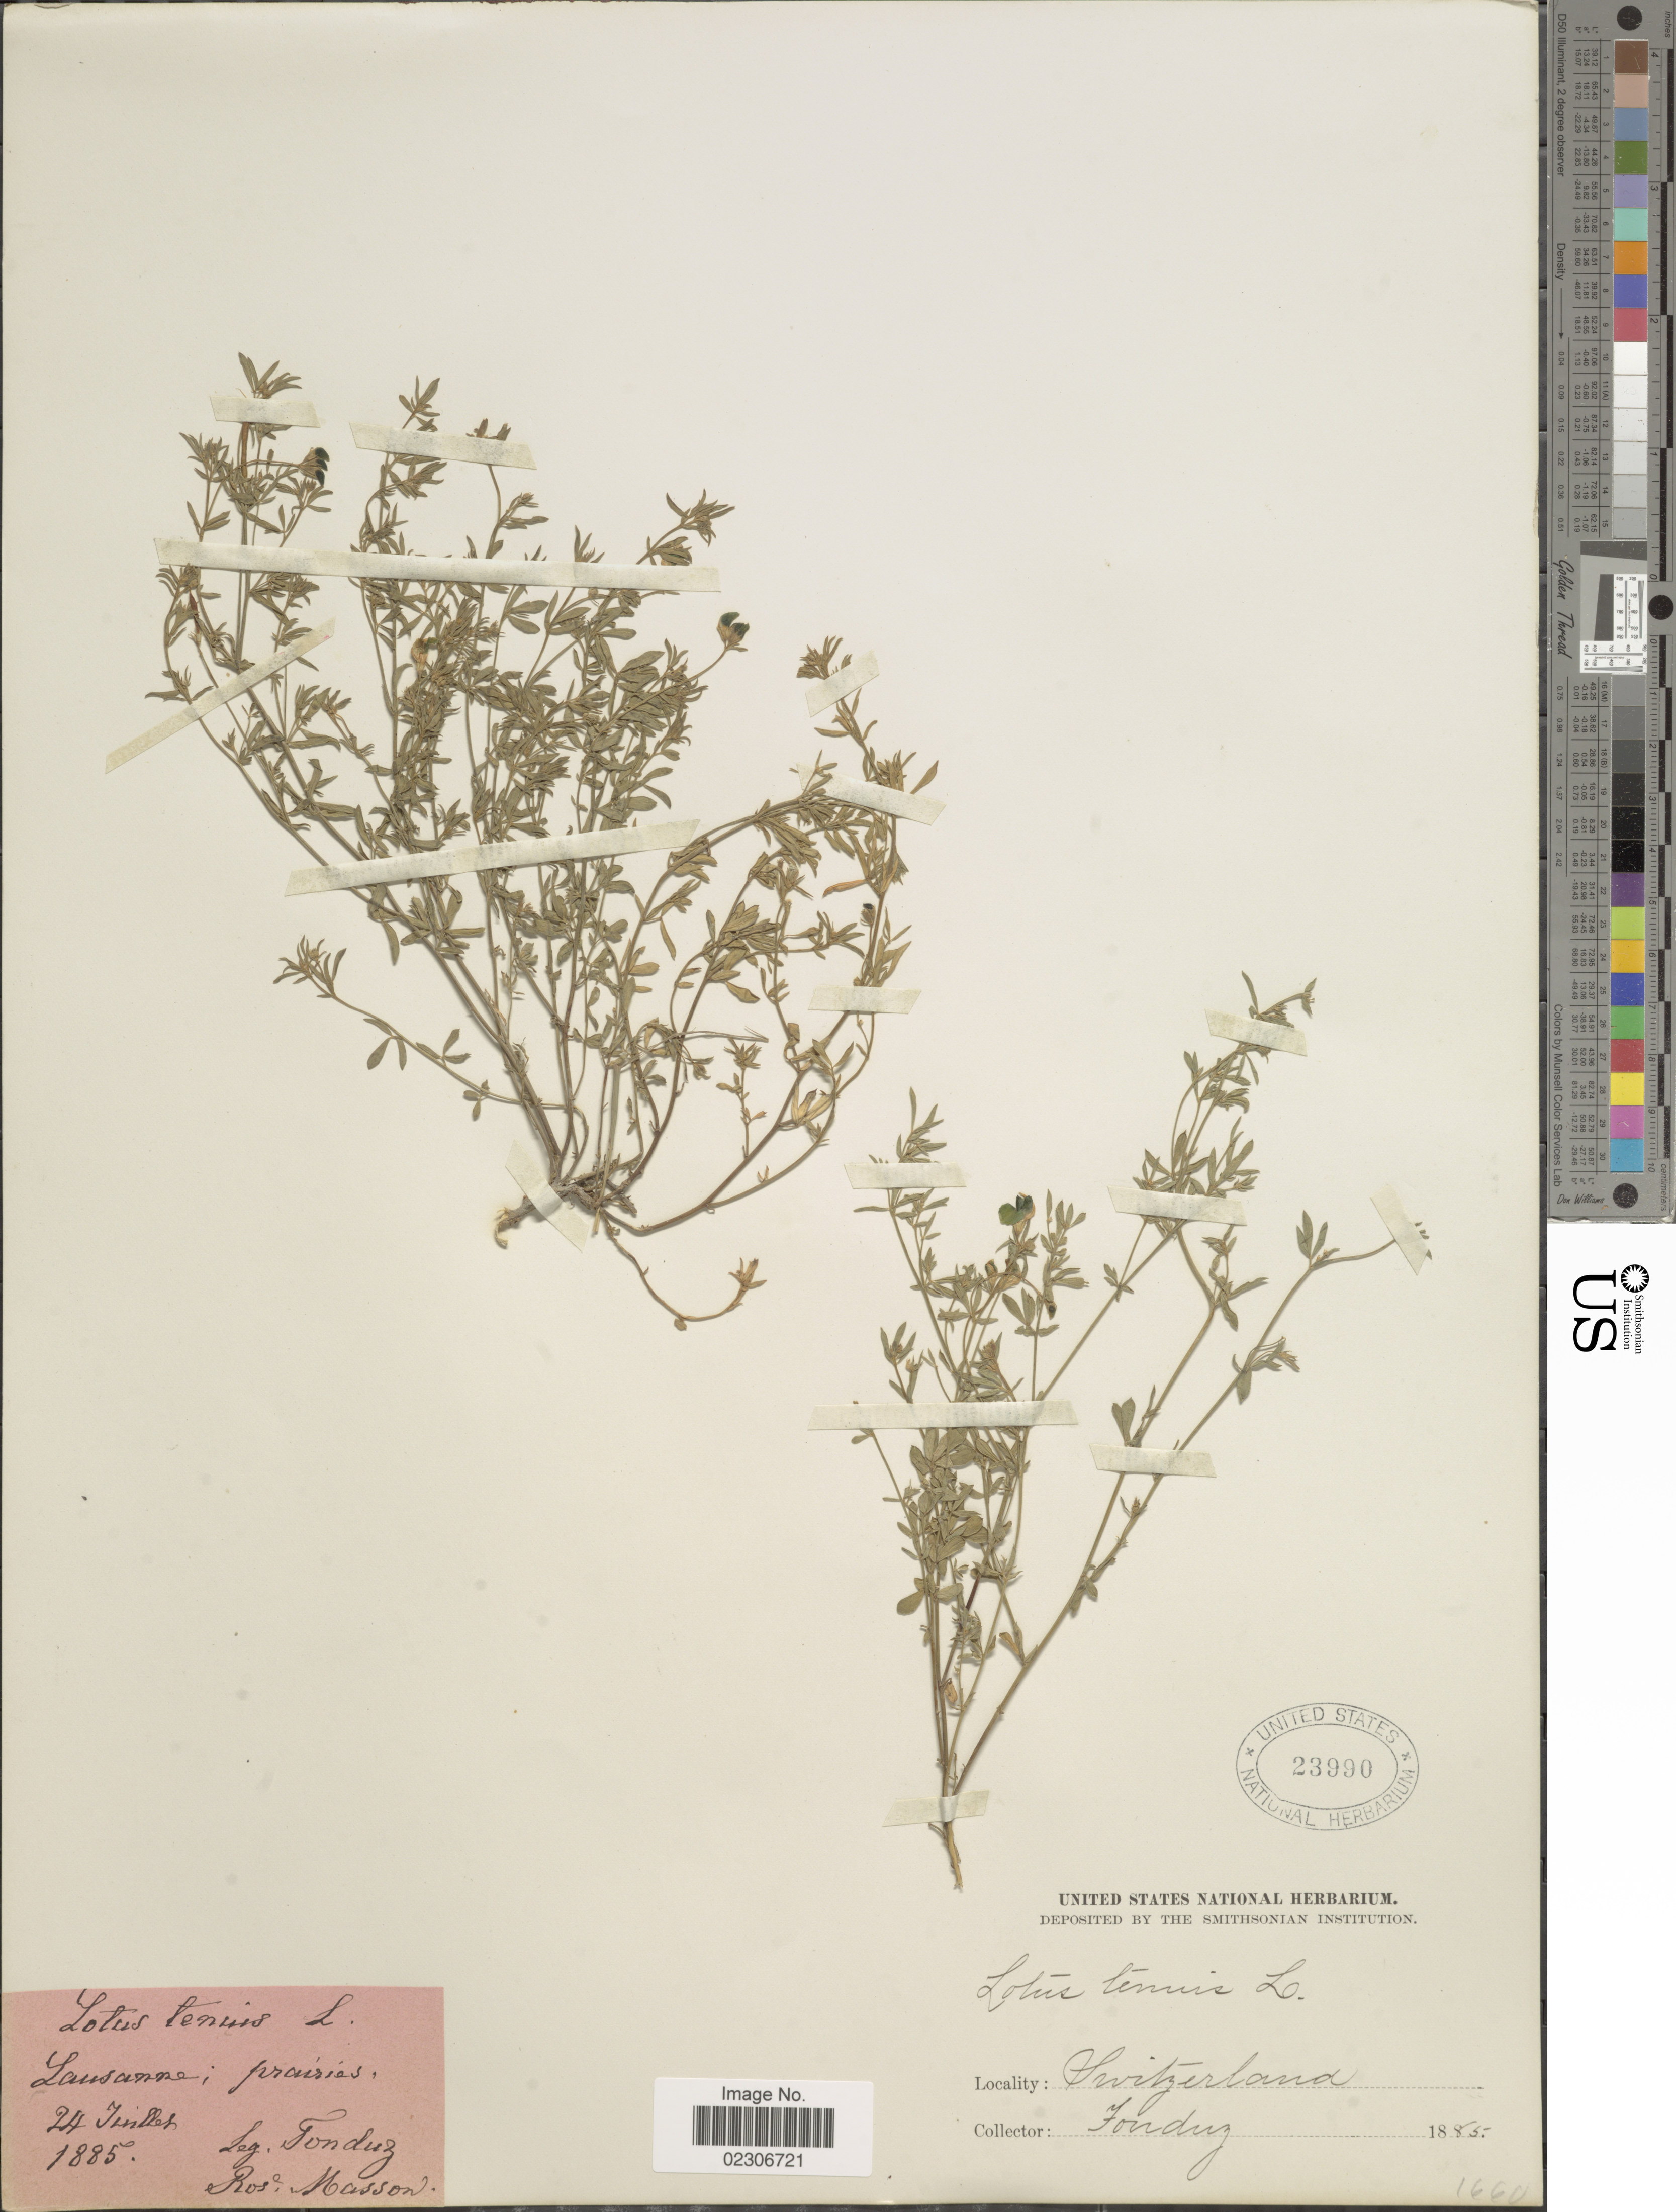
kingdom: Plantae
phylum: Tracheophyta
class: Magnoliopsida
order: Fabales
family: Fabaceae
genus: Lotus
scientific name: Lotus tenuis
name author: Waldst. & Kit.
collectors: A. Tonduz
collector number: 1660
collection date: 1885-07-24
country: Switzerland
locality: Lausanne; praries.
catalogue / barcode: US 23990